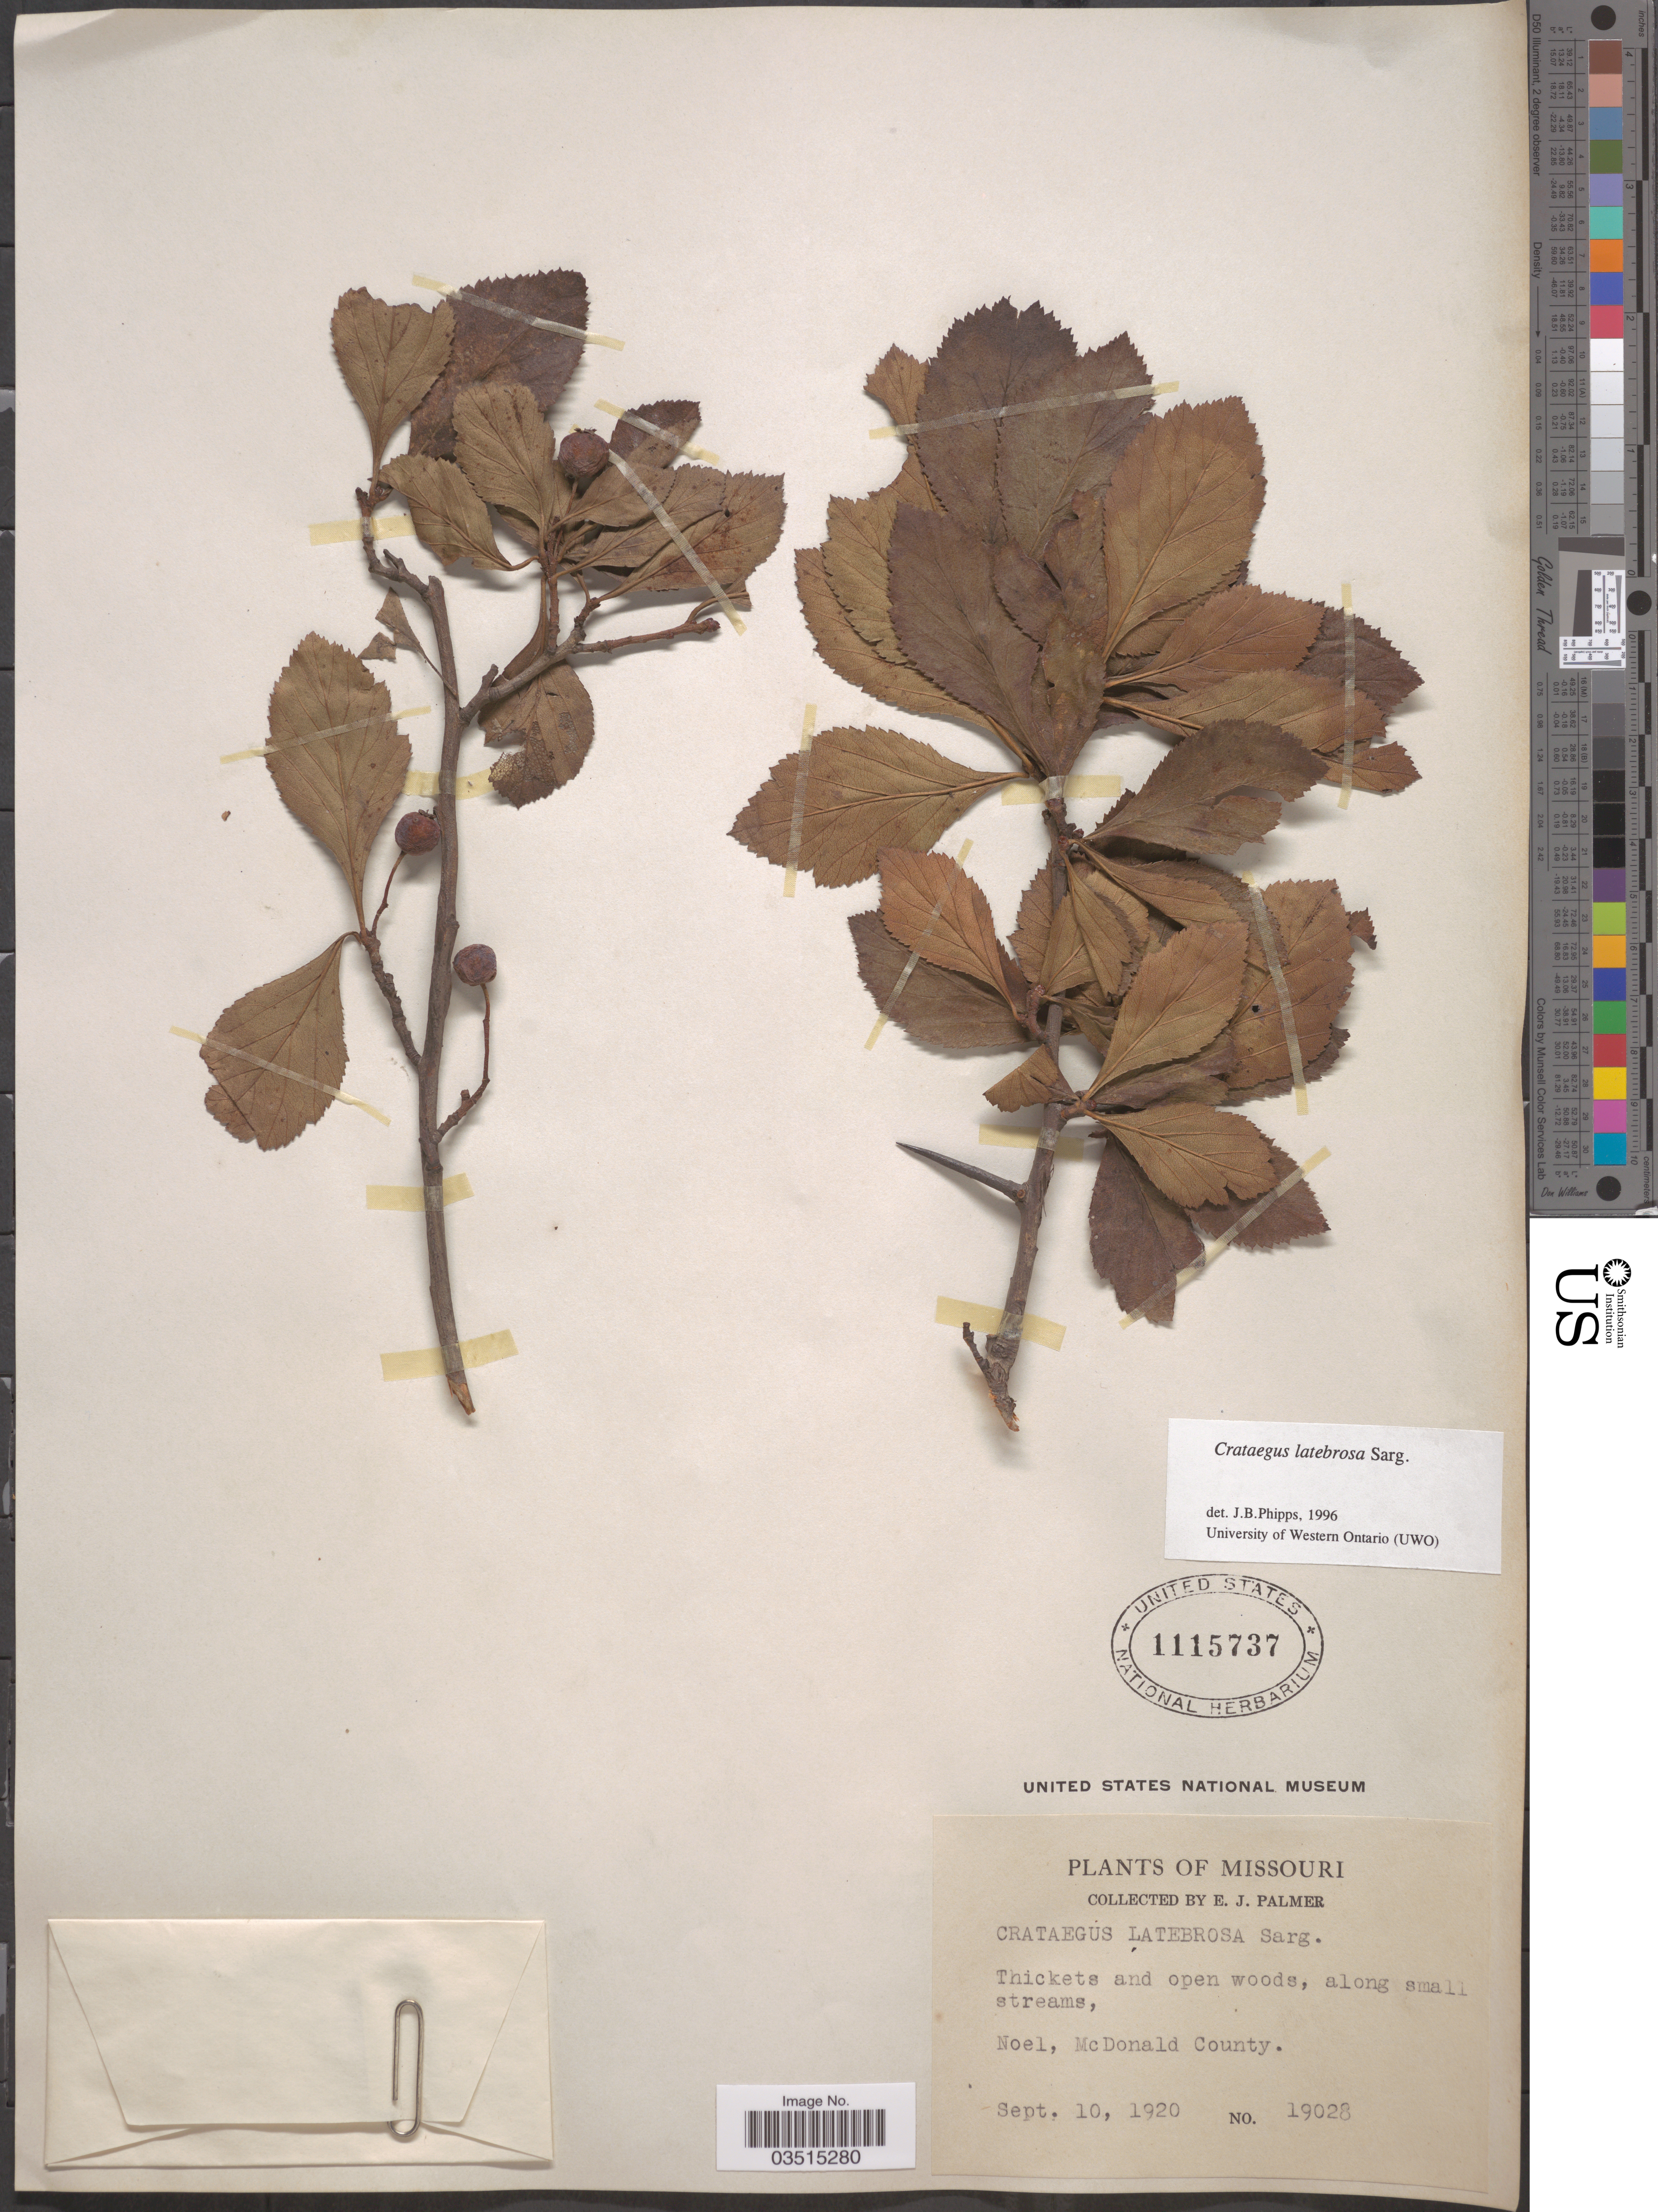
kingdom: Plantae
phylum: Tracheophyta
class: Magnoliopsida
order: Rosales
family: Rosaceae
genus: Crataegus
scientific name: Crataegus latebrosa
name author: Sarg.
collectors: E. J. Palmer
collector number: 19028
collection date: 1920-09-10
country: United States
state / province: Missouri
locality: Noel, McDonald County.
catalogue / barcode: US 1115737